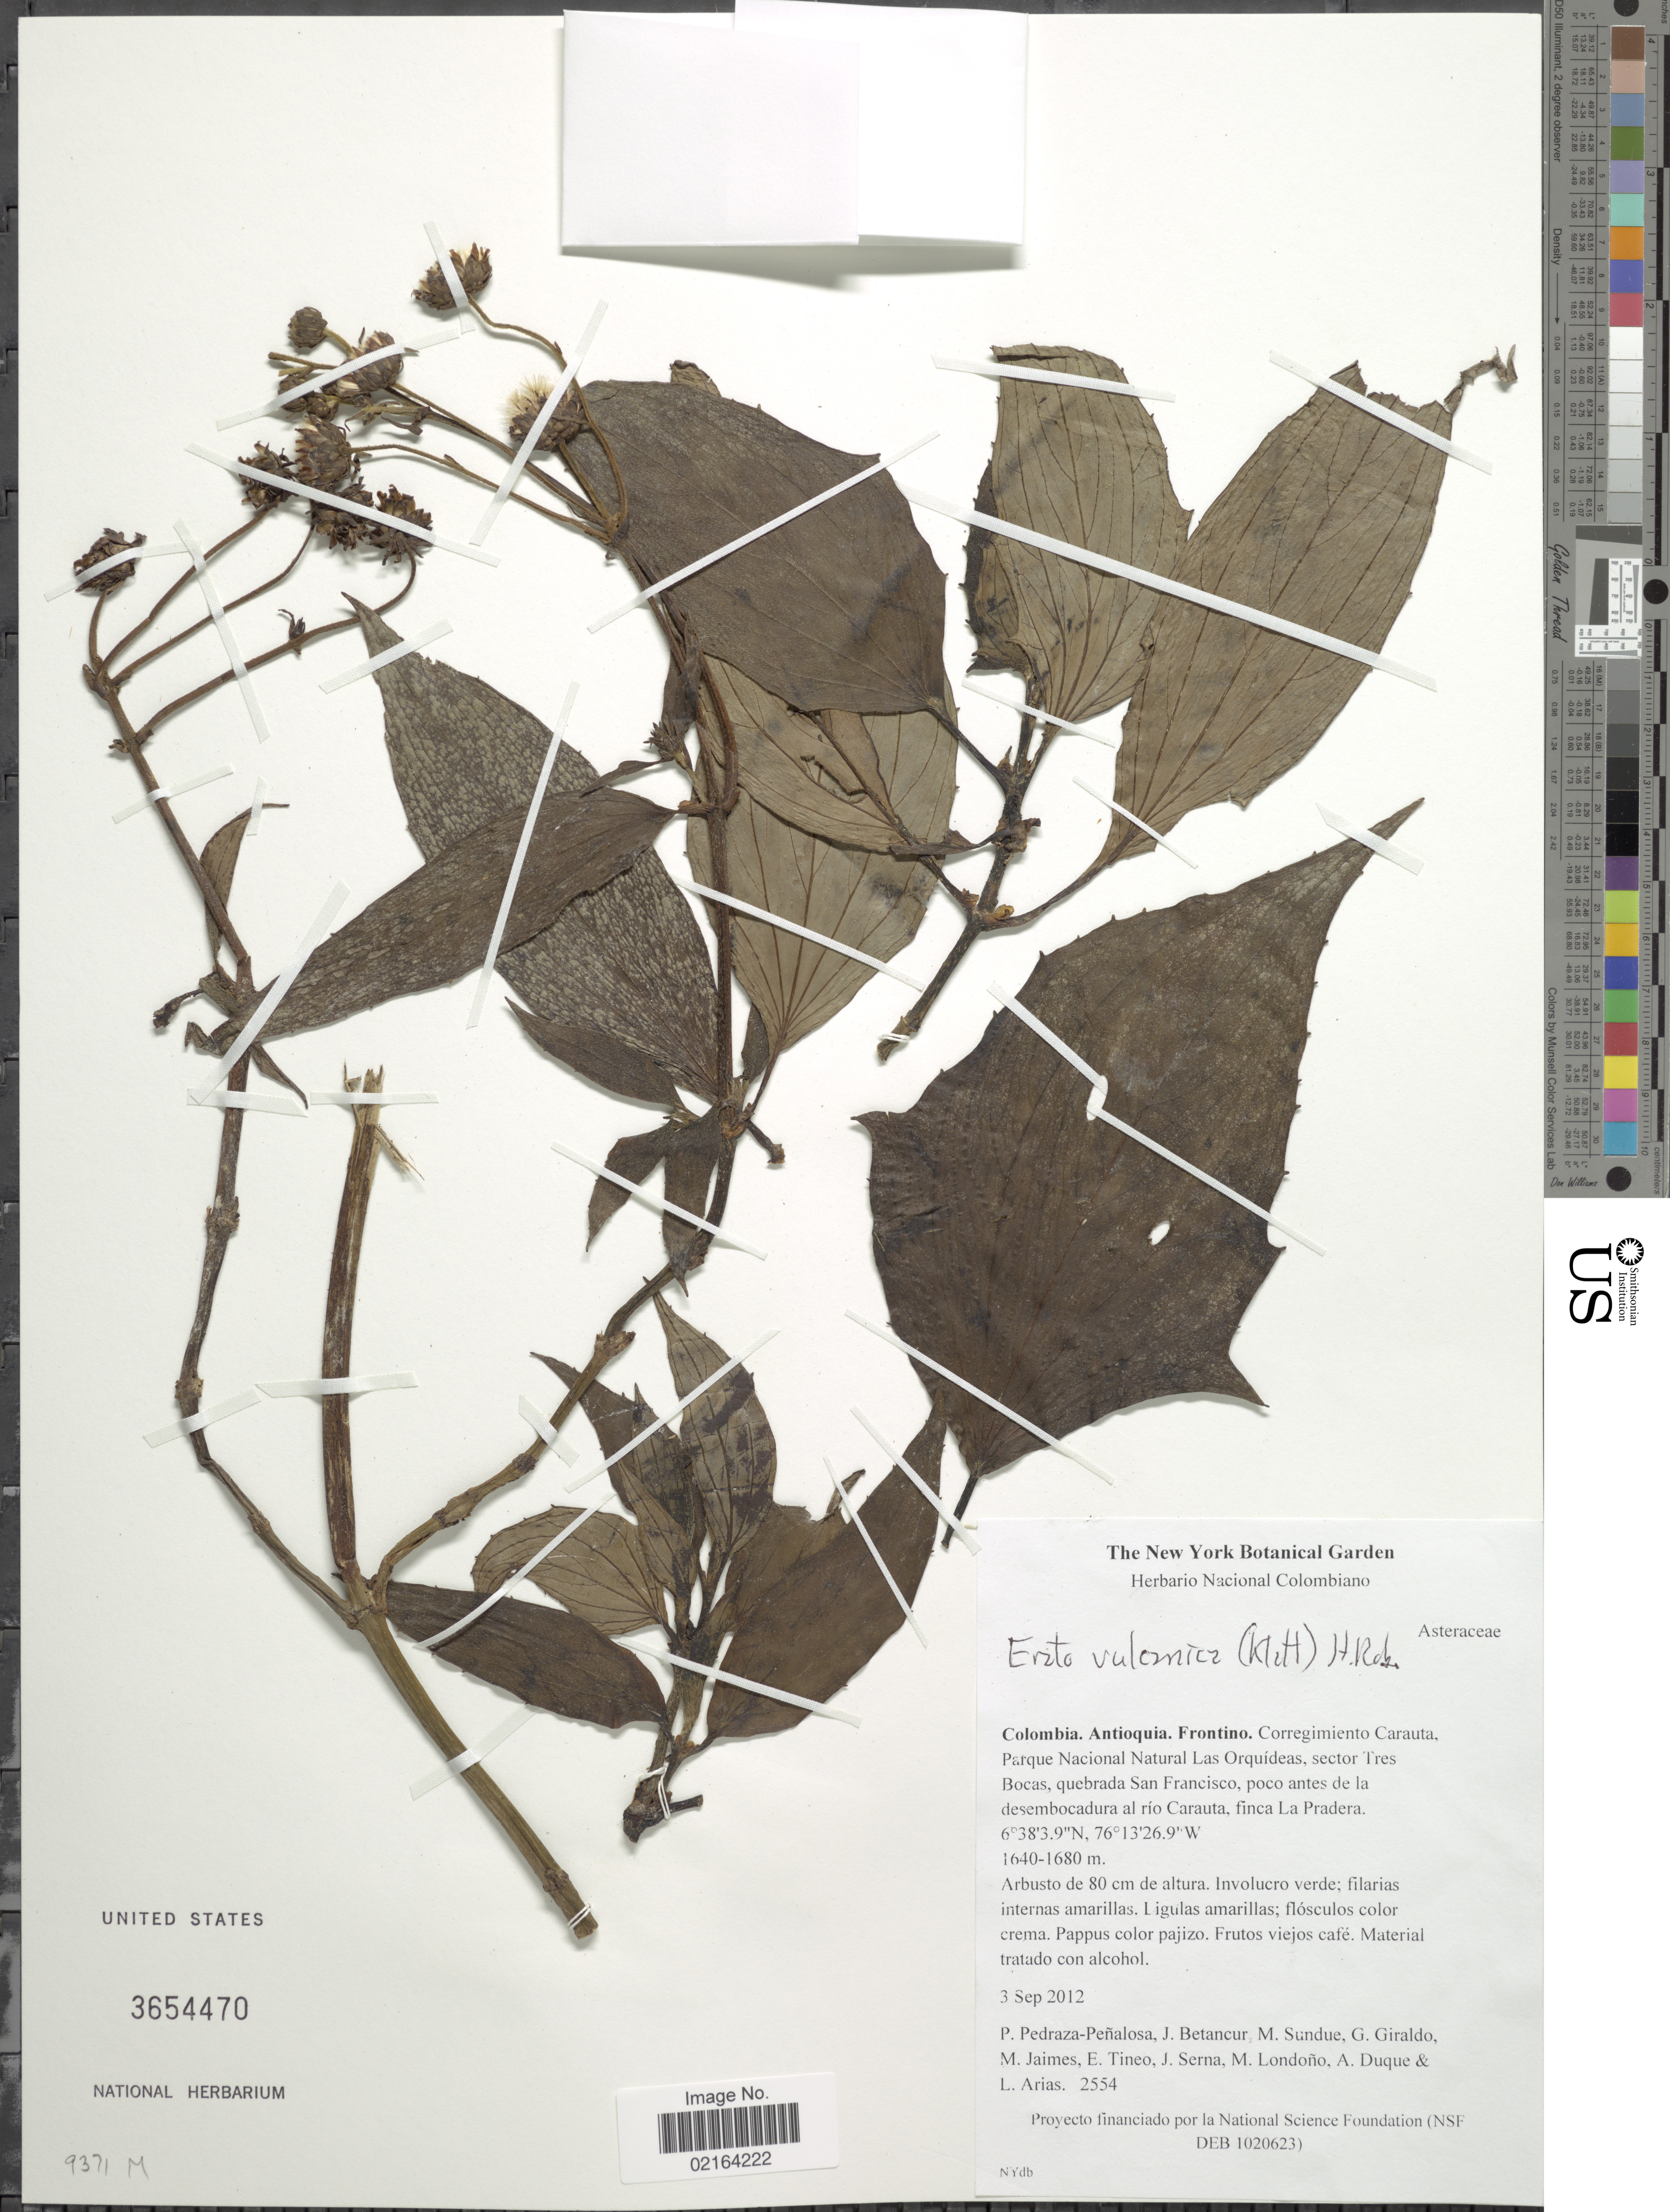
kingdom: Plantae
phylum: Tracheophyta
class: Magnoliopsida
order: Asterales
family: Asteraceae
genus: Erato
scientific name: Erato vulcanica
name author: (Klatt) H. Rob.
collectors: P. Pedraza-Peñalosa, J. Betancur, M. Sundue, G. Giraldo & et al.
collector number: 2554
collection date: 2012-09-03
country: Colombia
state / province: Antioquia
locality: Antioquia, Frontino, Corregimiento Carauta, Parque Nacional Natural Las Orquideas, sector Tres Bocas, quebrada San Francisco, poco ante de la desembocadura al rio Carauta, finca La Pradera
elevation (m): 1640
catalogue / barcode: US 3654470